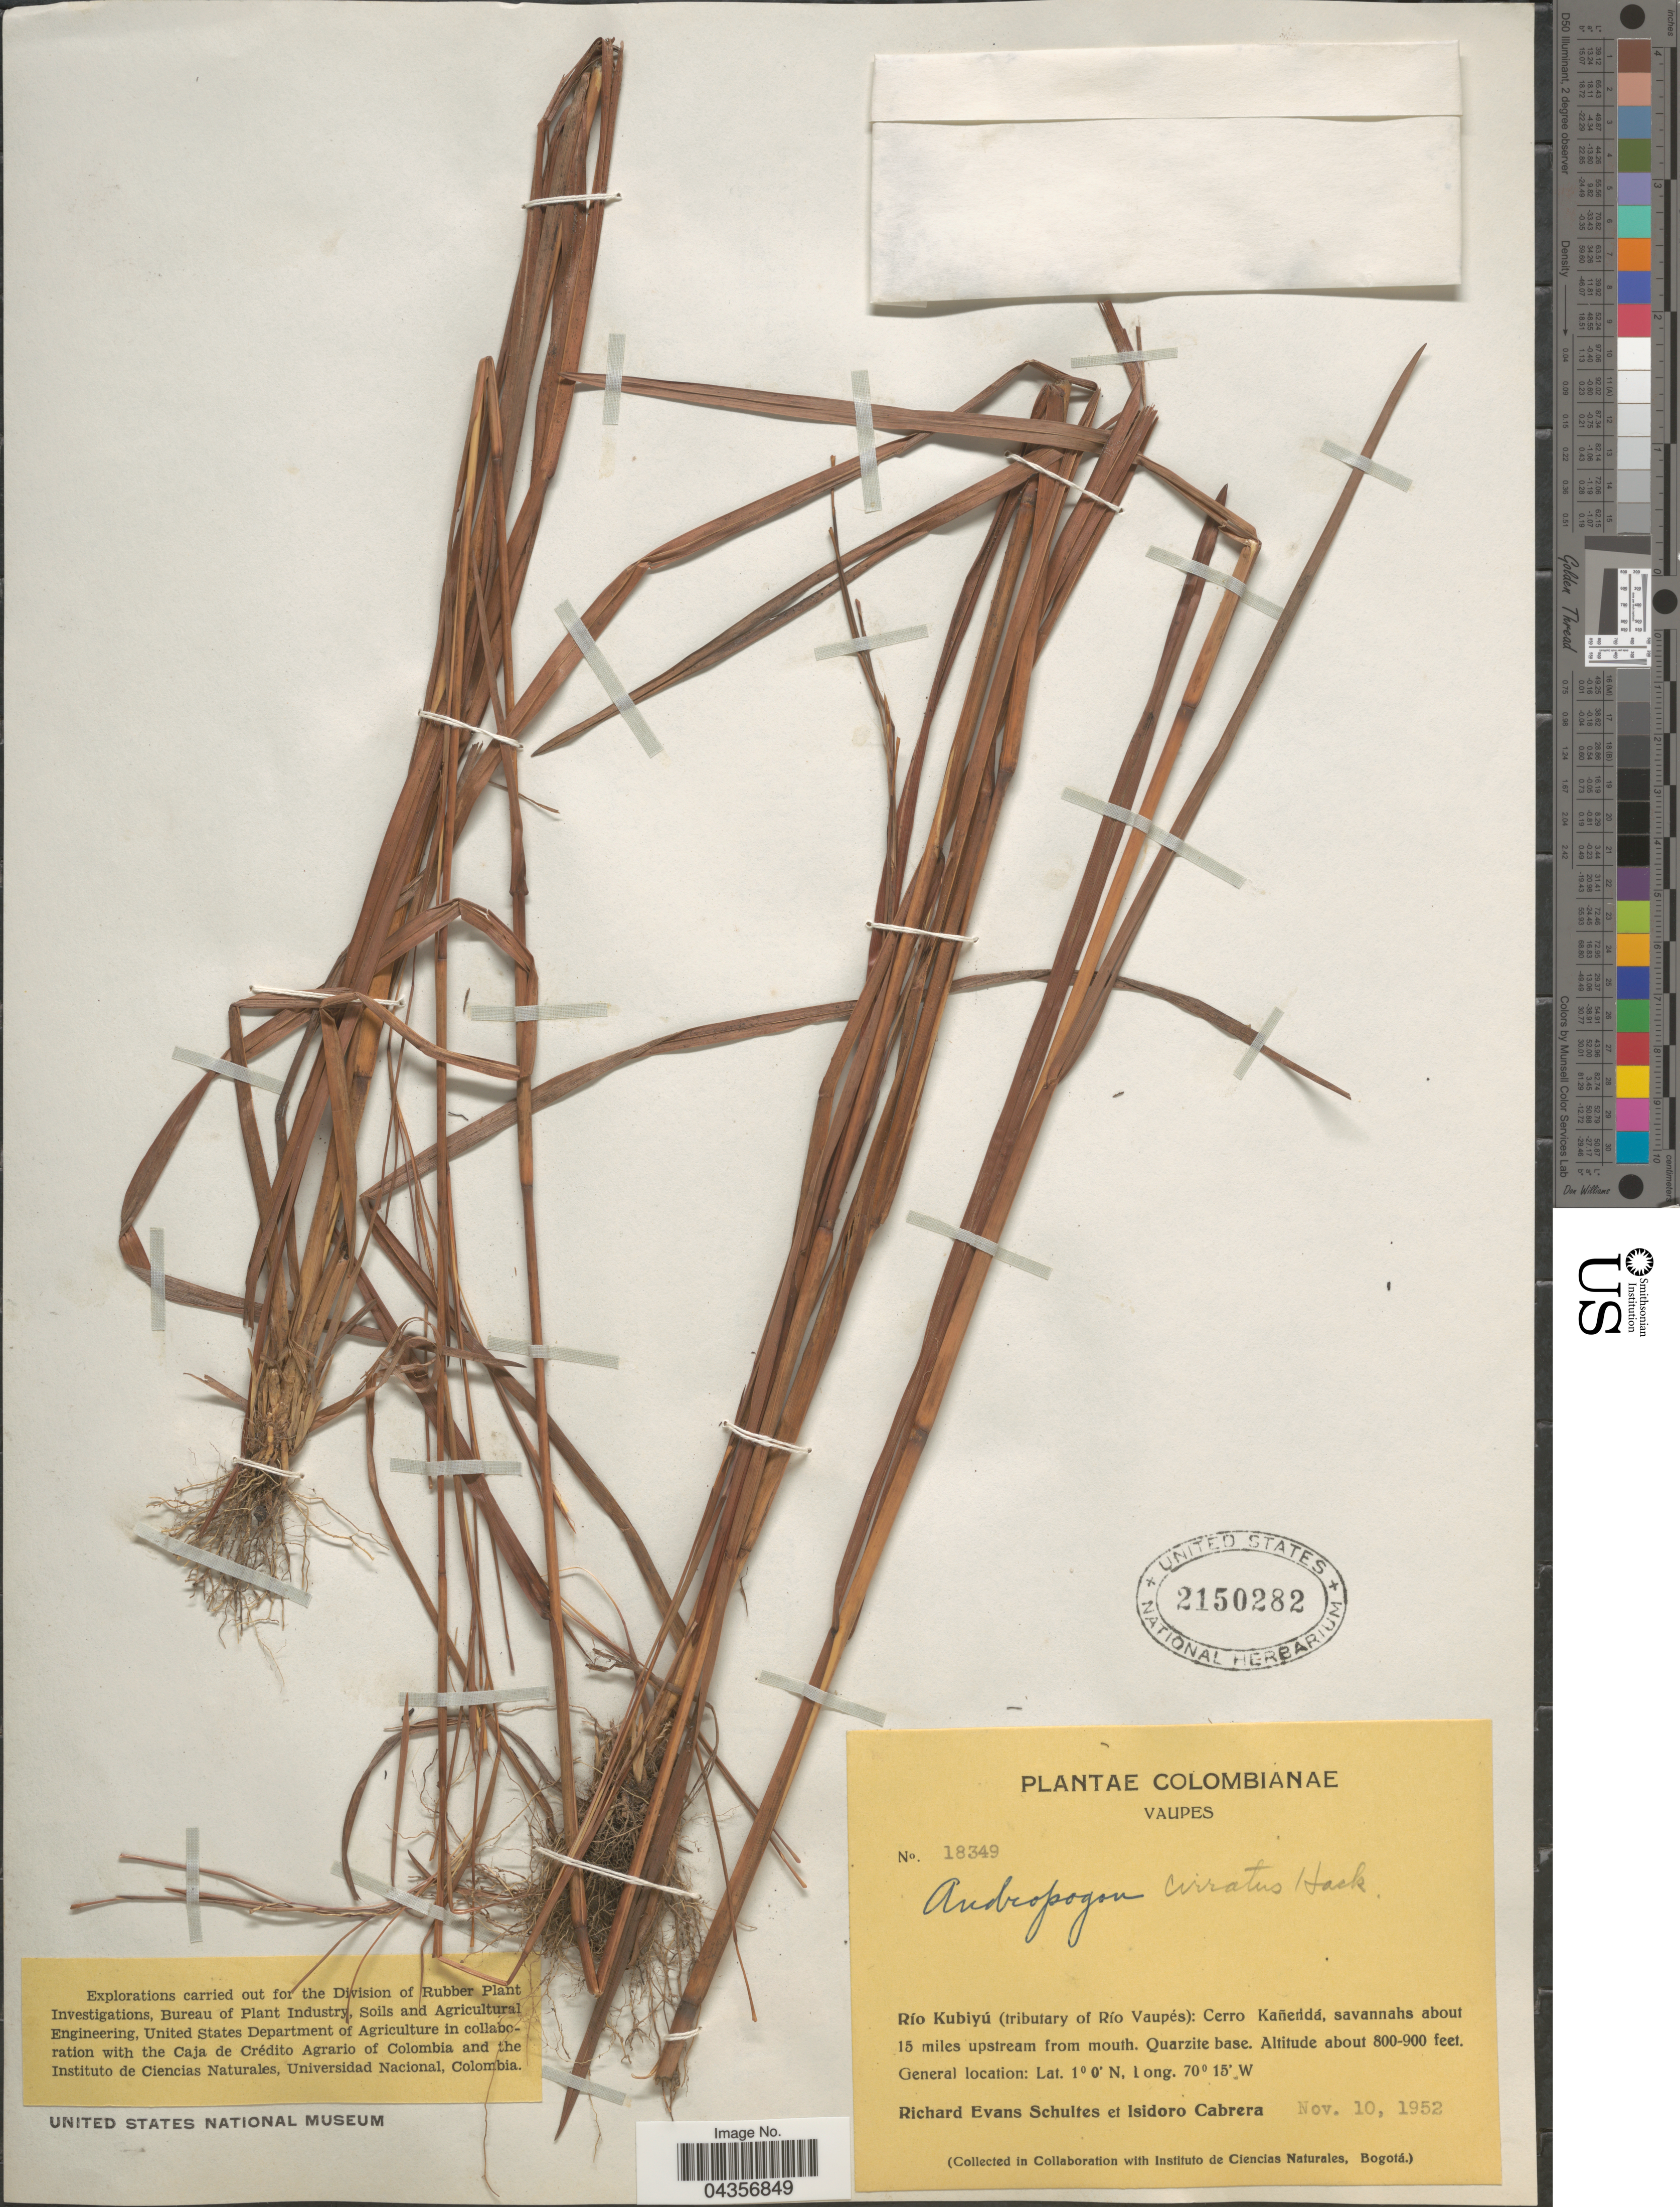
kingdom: Plantae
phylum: Tracheophyta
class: Liliopsida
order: Poales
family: Poaceae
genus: Schizachyrium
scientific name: Schizachyrium sanguineum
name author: (Retz.) Alston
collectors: R. E. Schultes & I. Cabrera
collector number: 18349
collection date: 1952-11-10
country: Colombia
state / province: Vaupés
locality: Río Kubiyú (tributary of Río Vaupés): Cerro Kañendá, savannahs about 15 miles upstream from mouth. Quarzite base.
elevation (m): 244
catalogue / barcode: US 2150282